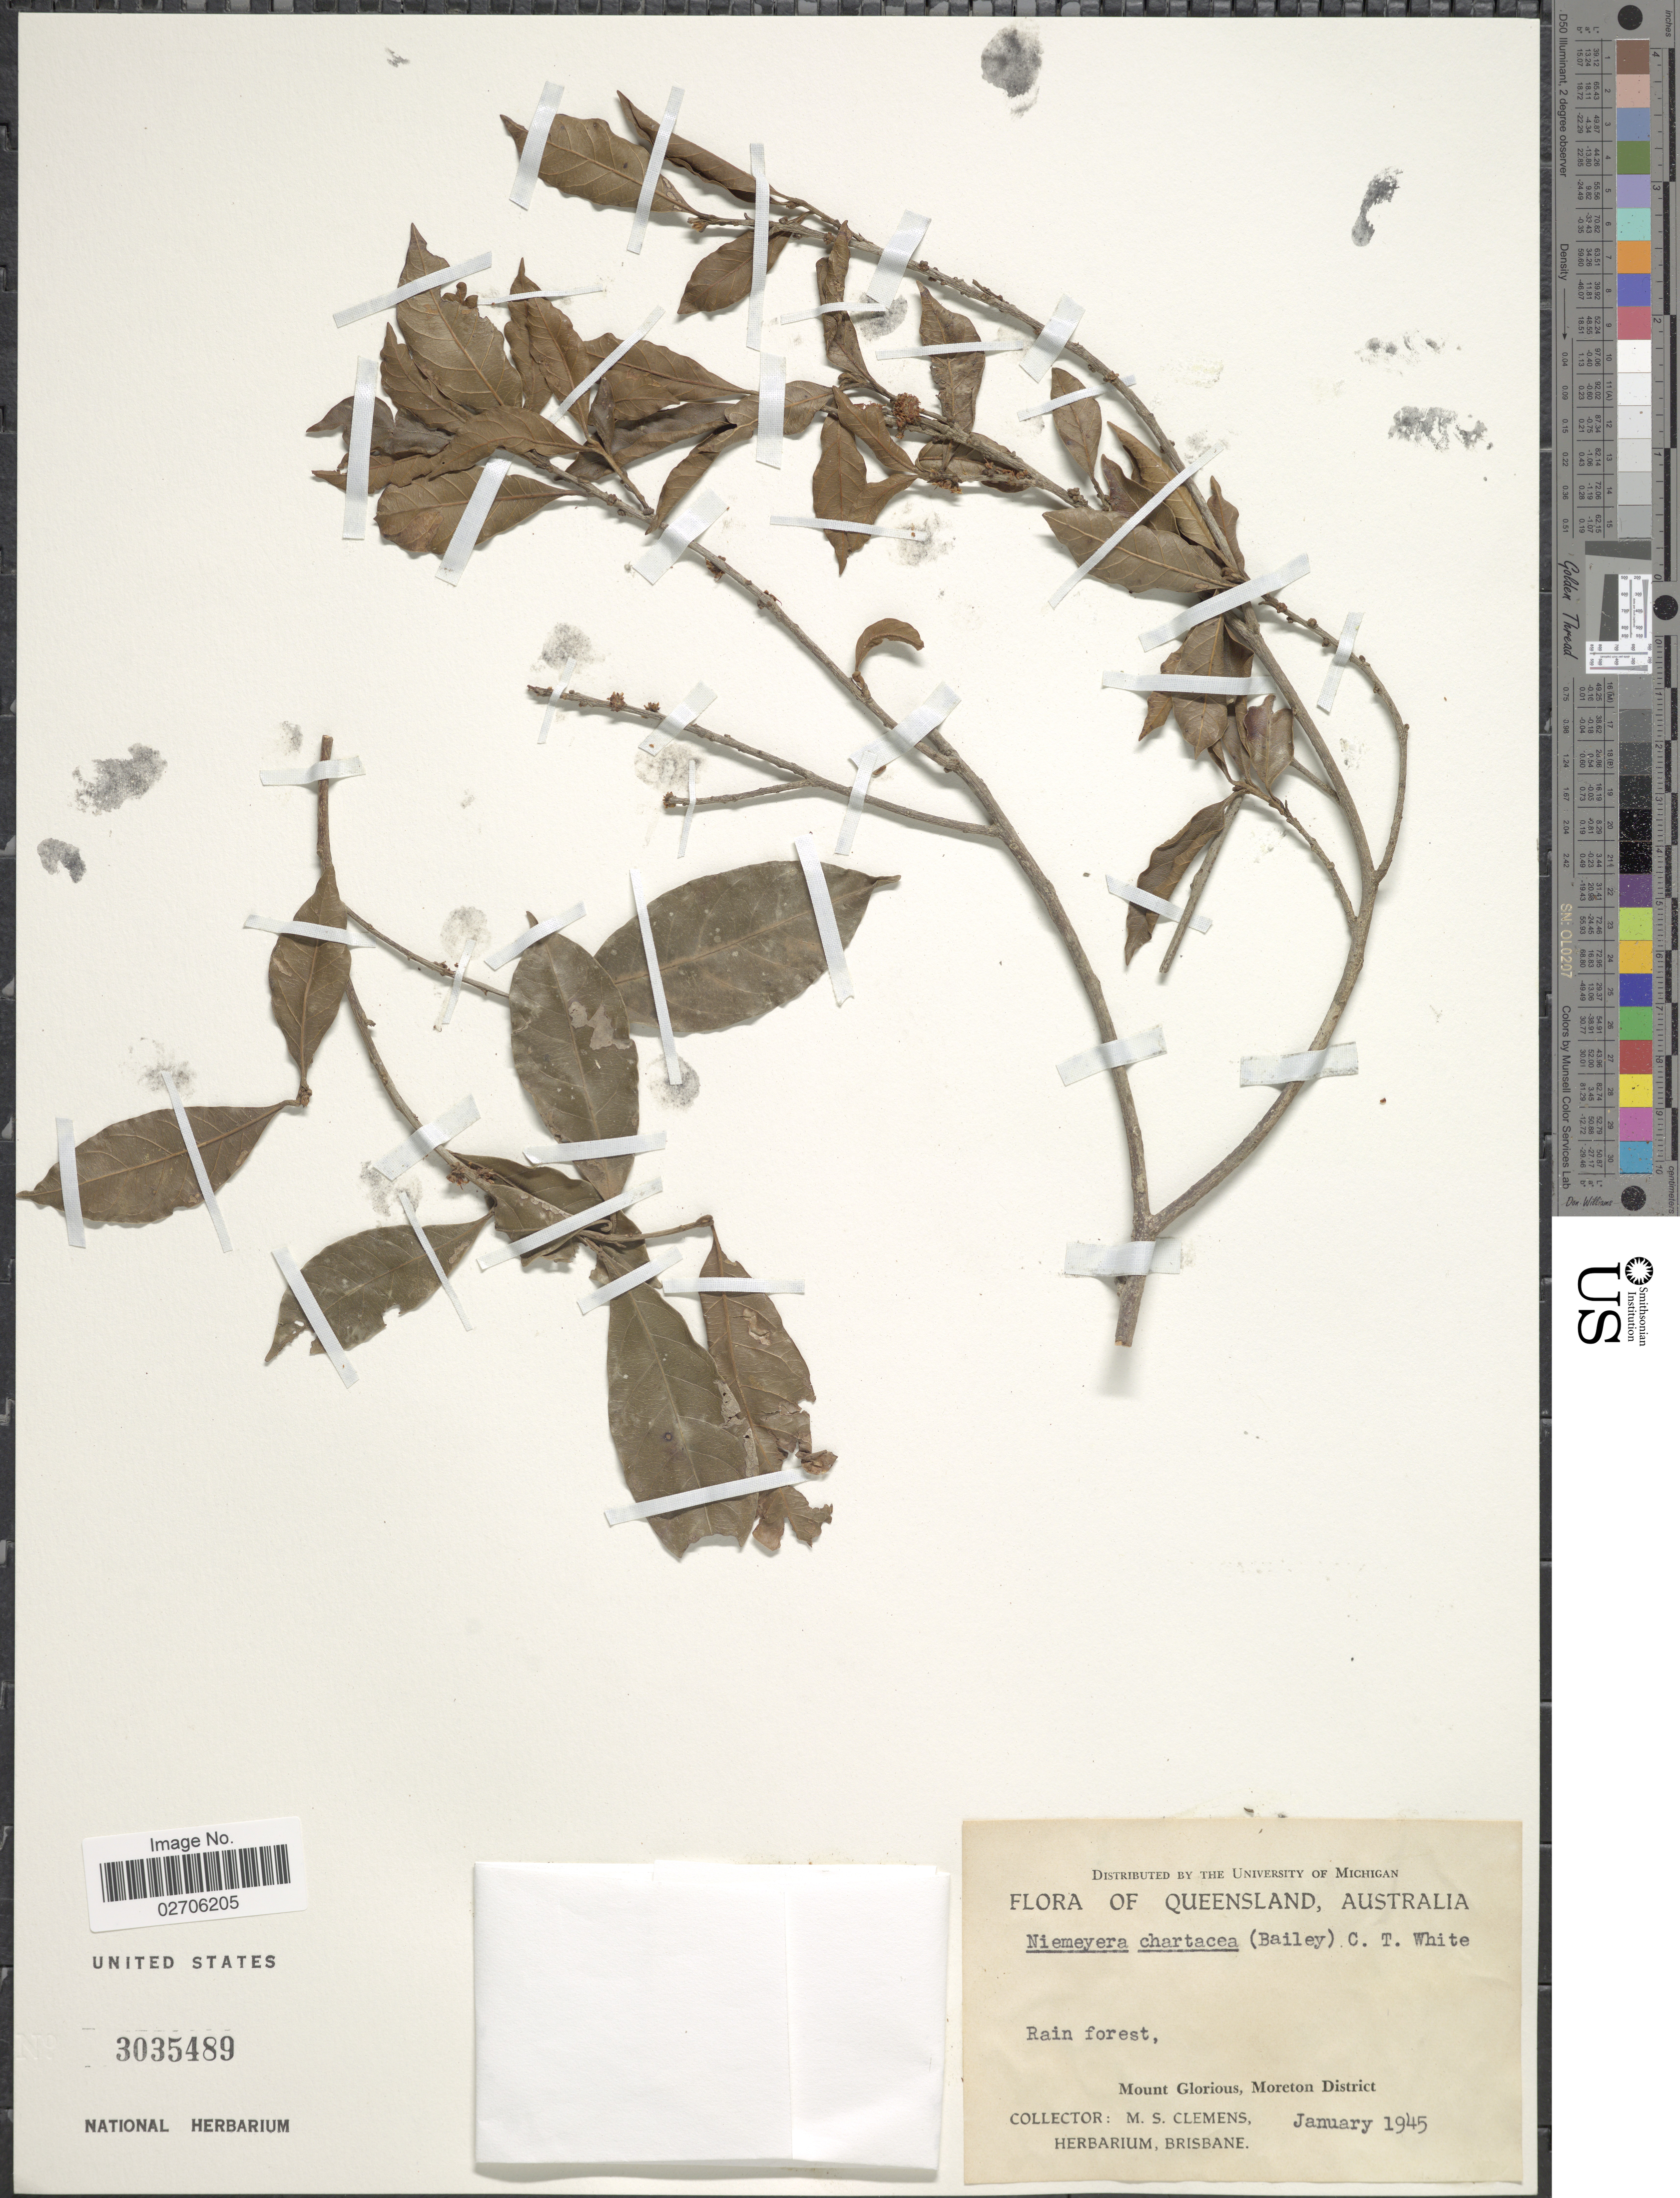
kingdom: Plantae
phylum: Tracheophyta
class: Magnoliopsida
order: Ericales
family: Sapotaceae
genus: Niemeyera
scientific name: Niemeyera chartacea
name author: (F.M. Bailey) C.T. White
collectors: M. S. Clemens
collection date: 1945-01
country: Australia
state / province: Queensland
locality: Rain forest, Mount Glorious, Moreton District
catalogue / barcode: US 3035489